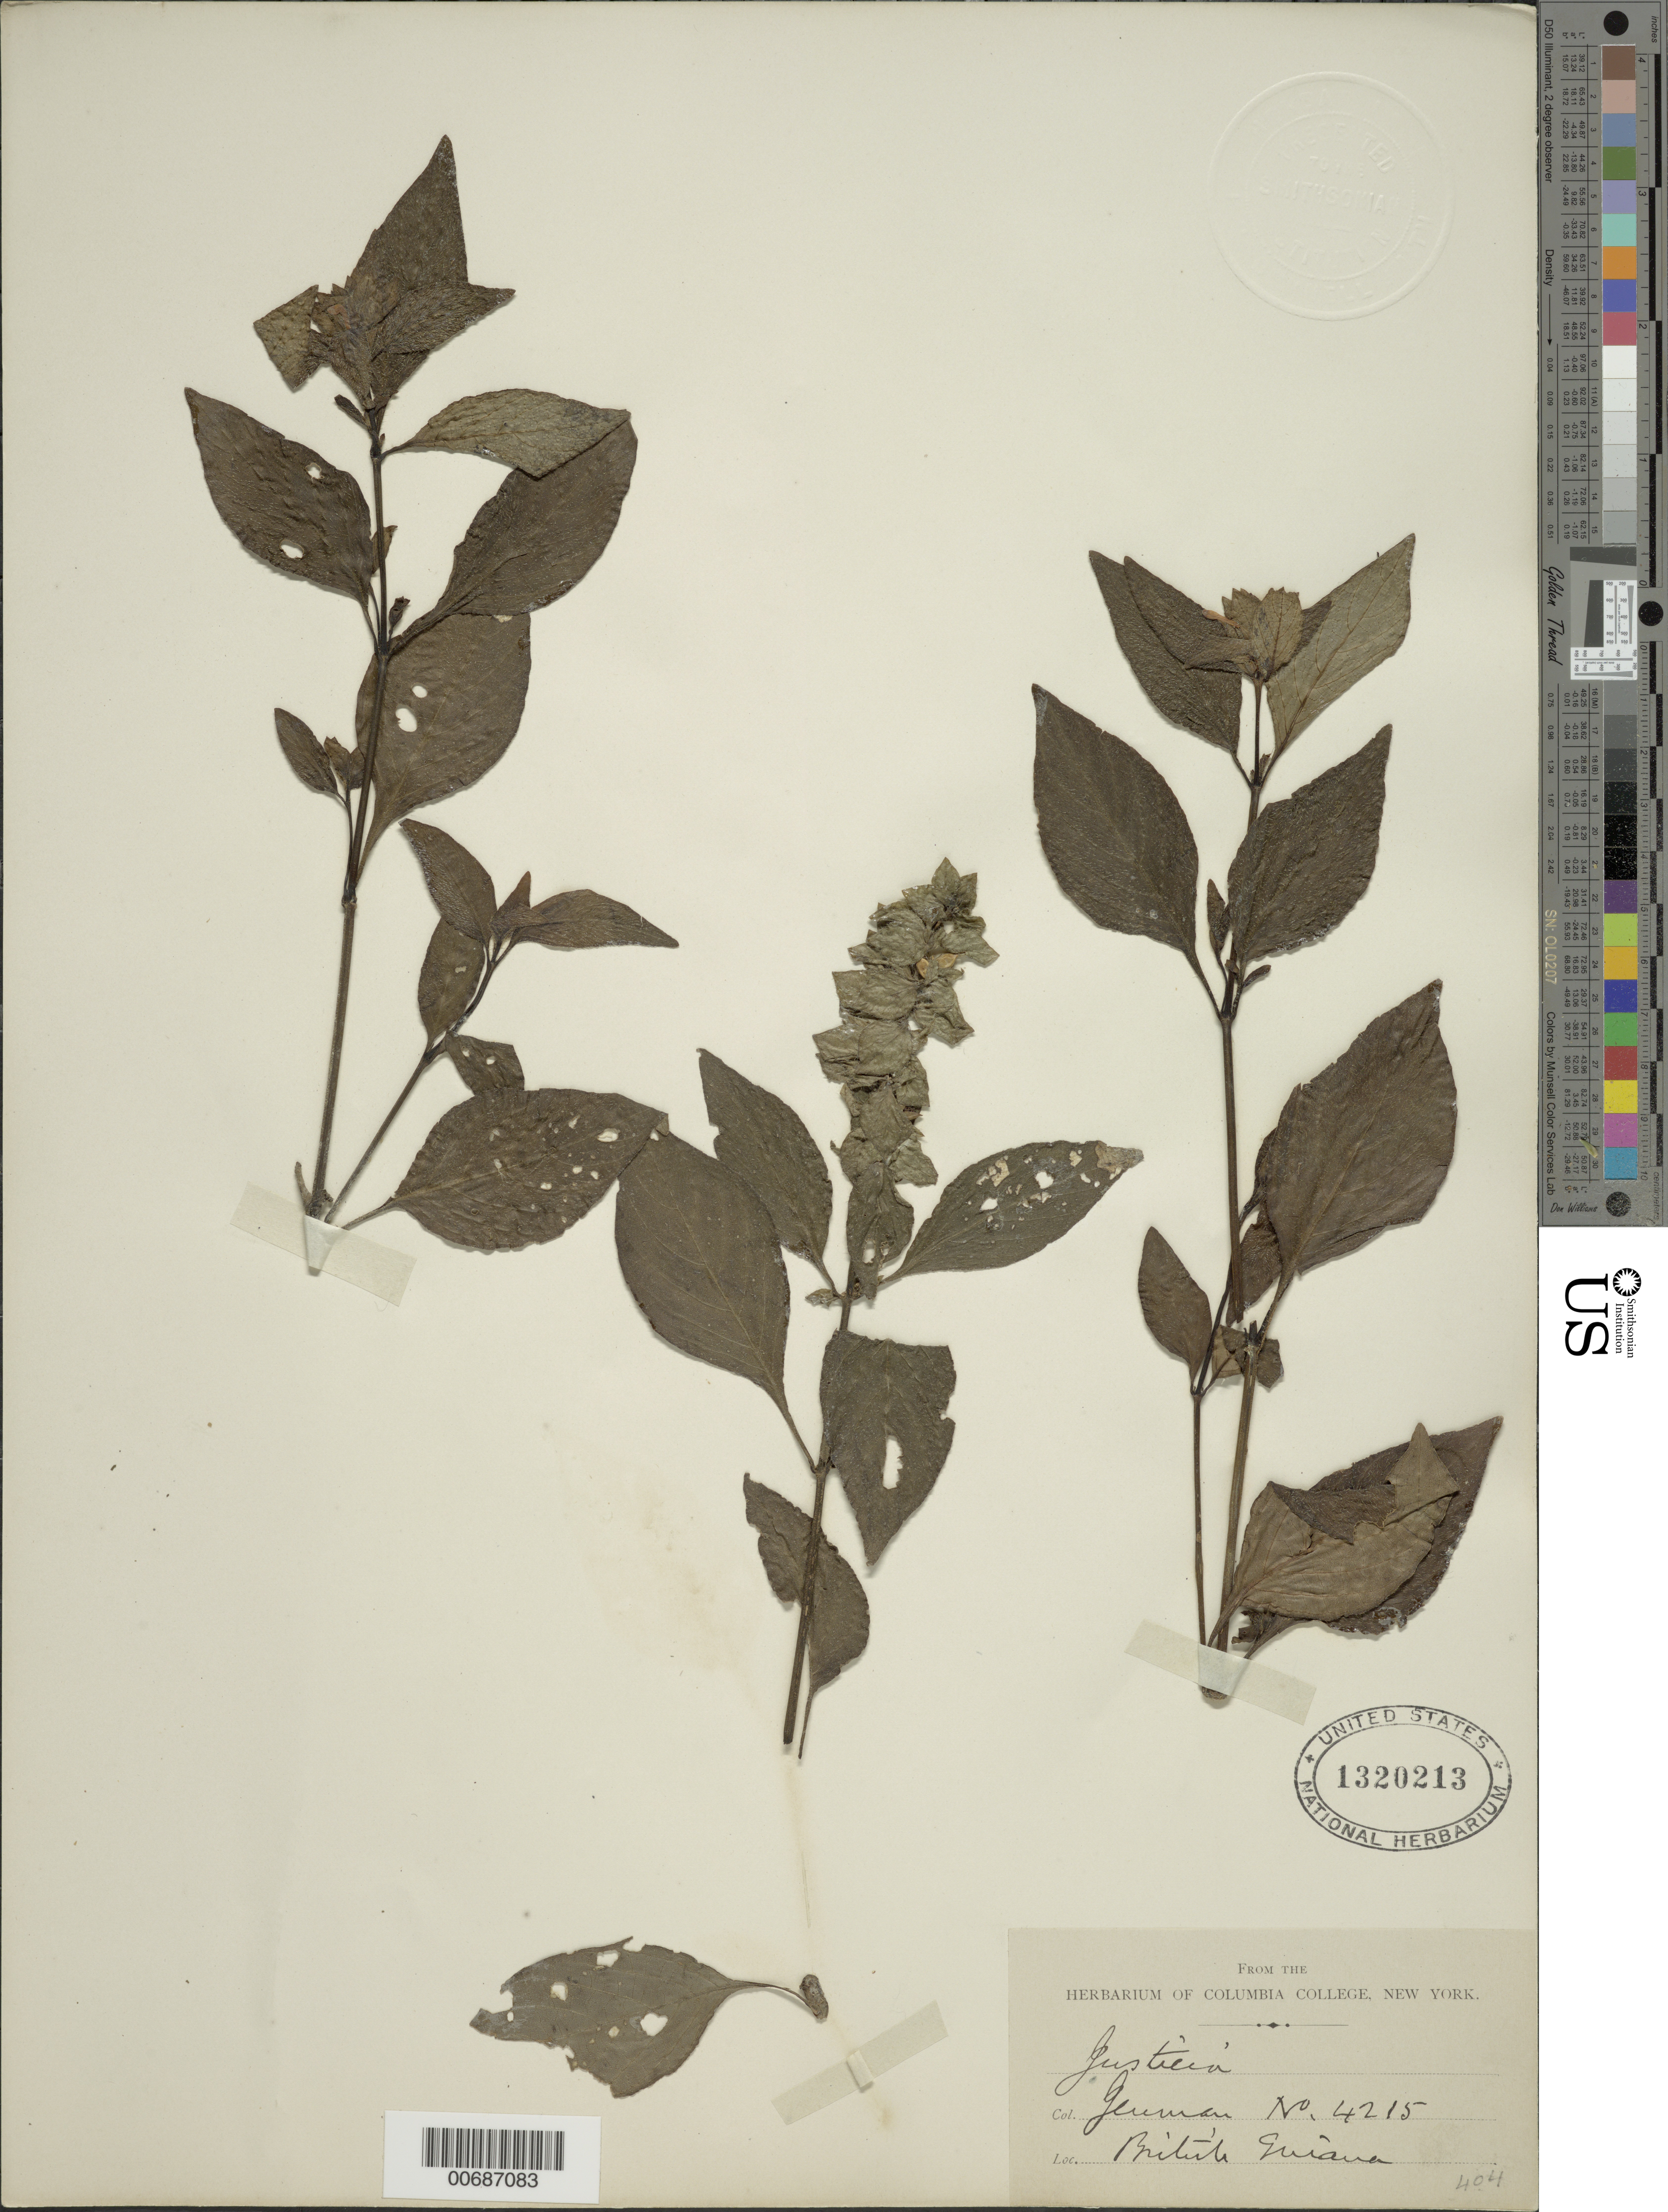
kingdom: Plantae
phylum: Tracheophyta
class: Magnoliopsida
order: Lamiales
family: Acanthaceae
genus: Blechum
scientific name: Blechum brownei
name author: Juss.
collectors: -. Jenman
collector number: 4215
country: Guyana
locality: British Guiana.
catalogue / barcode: US 1320213